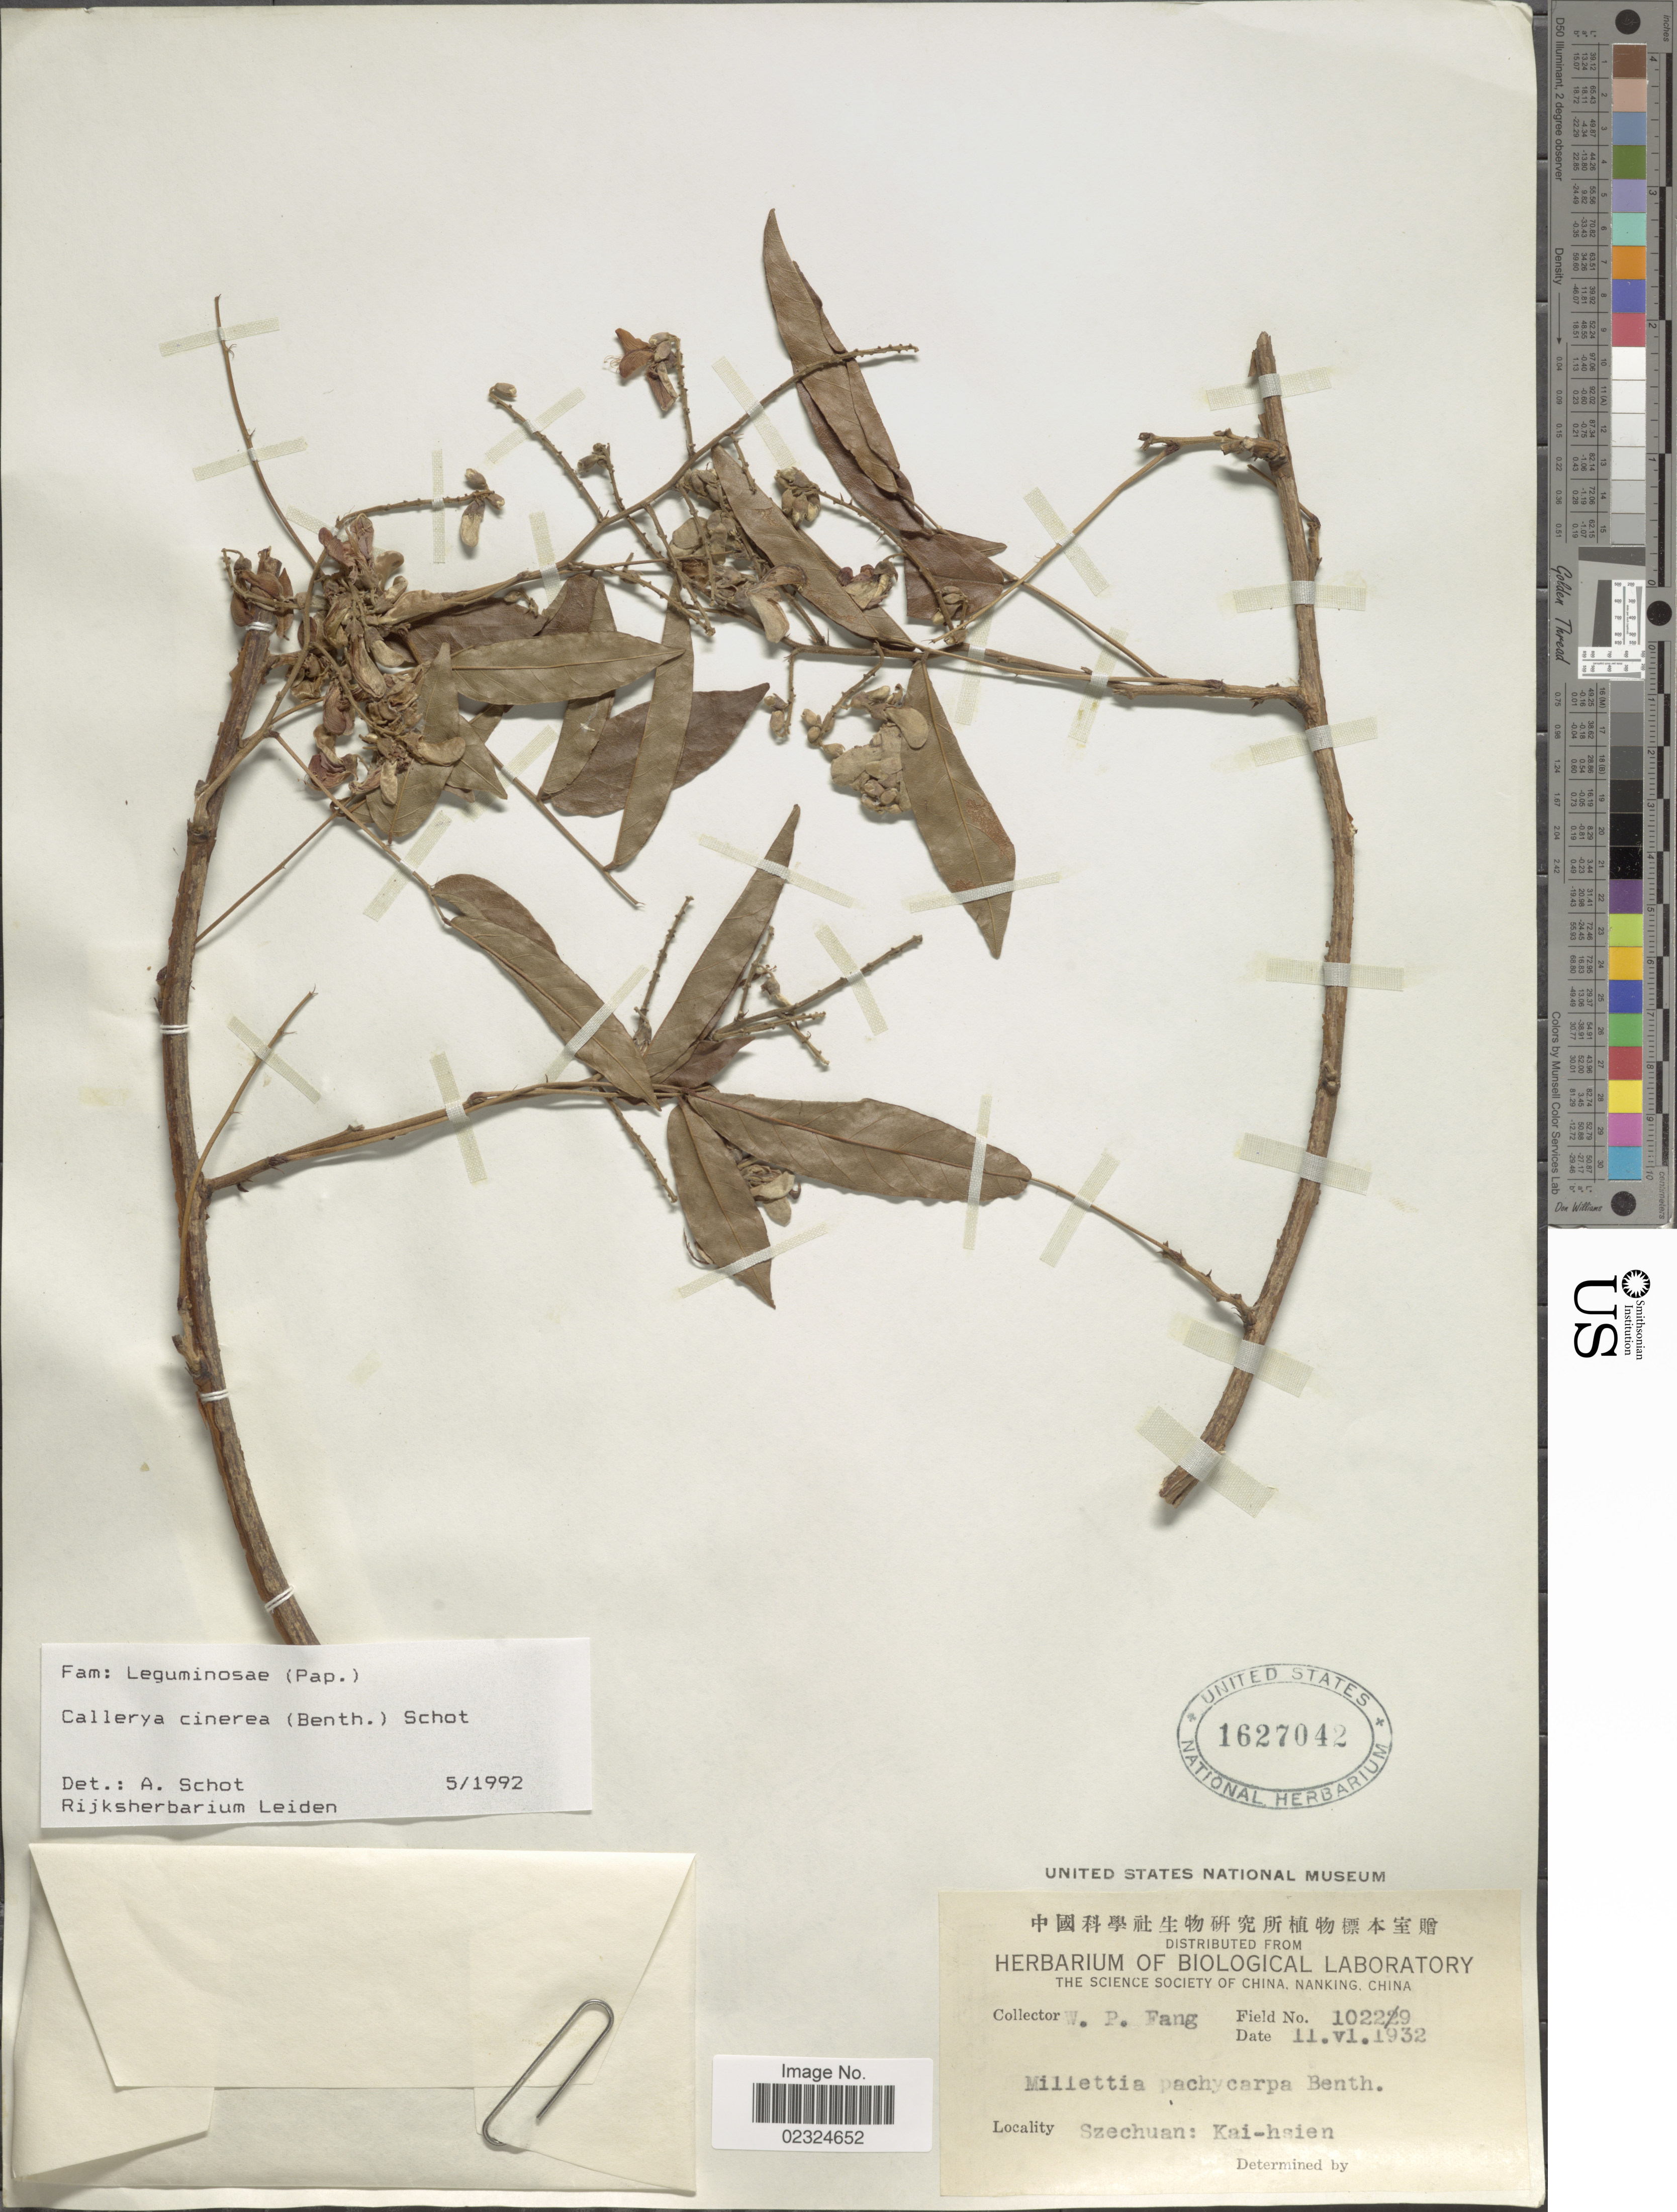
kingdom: Plantae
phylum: Tracheophyta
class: Magnoliopsida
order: Fabales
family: Fabaceae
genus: Callerya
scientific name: Callerya cinerea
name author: (Benth.) Schot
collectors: W. P. Fang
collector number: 10229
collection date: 1932-06-11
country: China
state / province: Sichuan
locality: Szechuan: Kai-hsien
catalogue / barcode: US 1627042